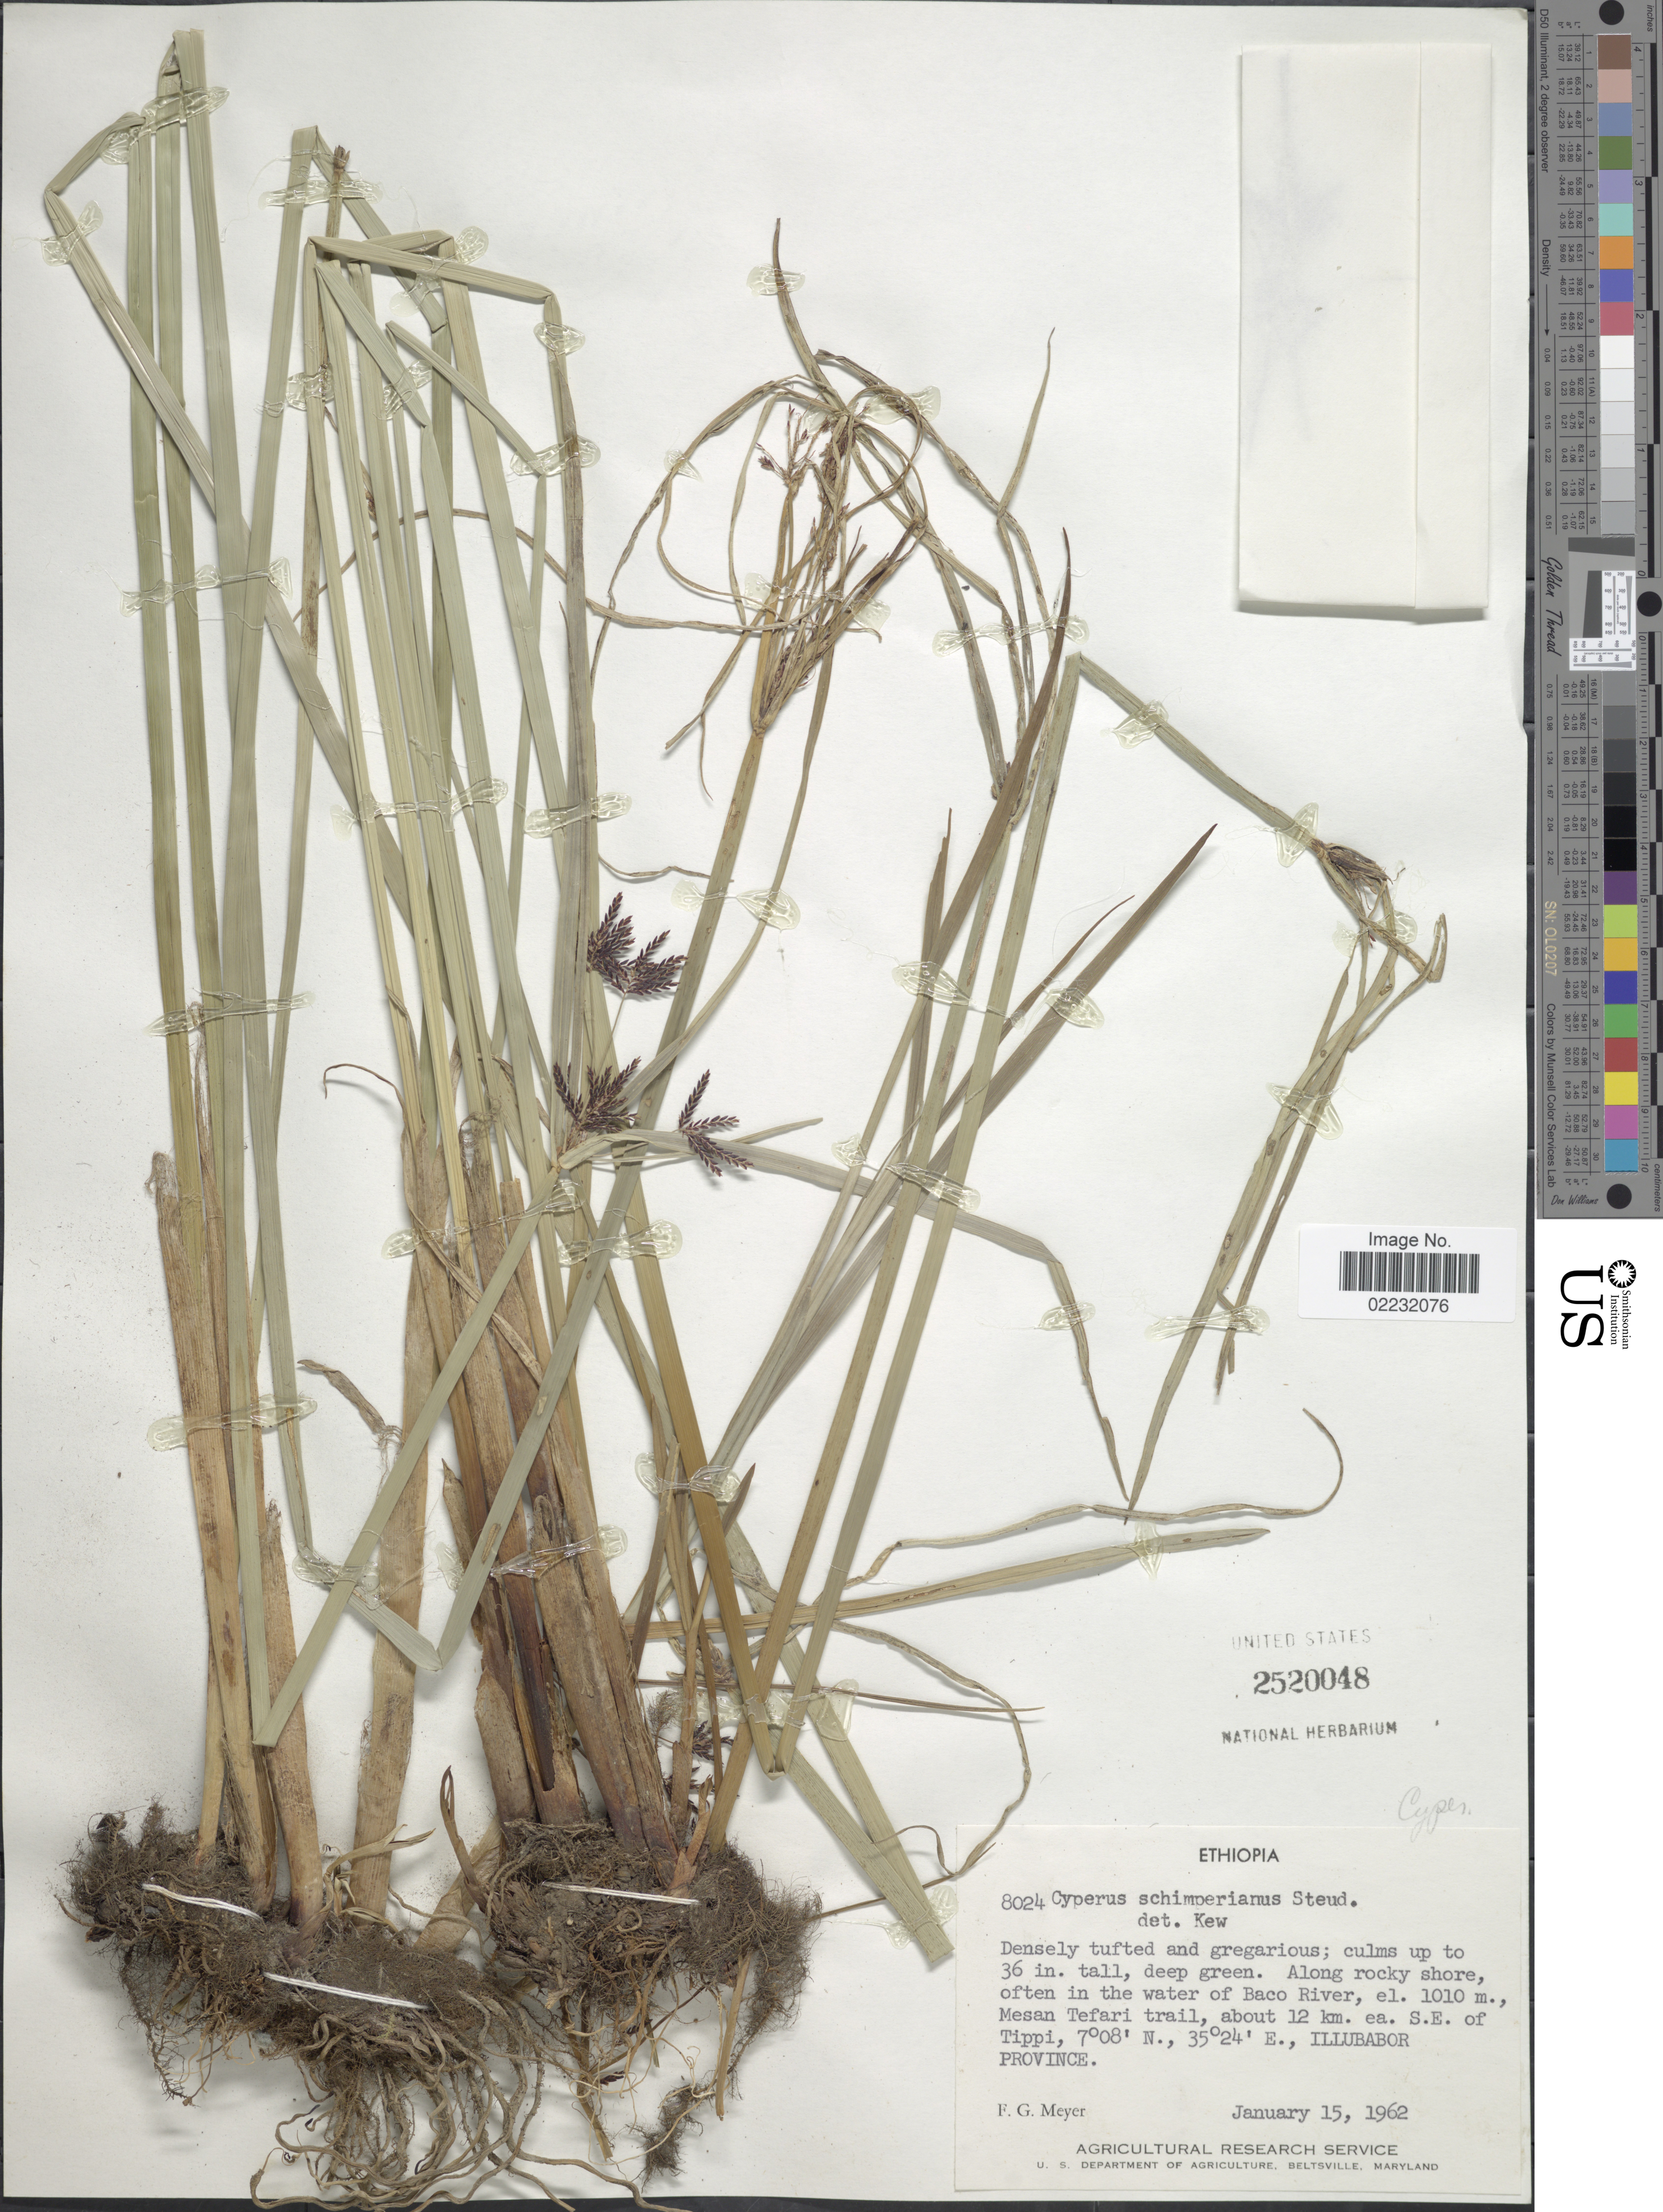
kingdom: Plantae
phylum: Tracheophyta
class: Liliopsida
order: Poales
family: Cyperaceae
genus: Cyperus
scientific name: Cyperus schimperianus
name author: Steud.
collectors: F. G. Meyer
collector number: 8024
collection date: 1962-01-15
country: Ethiopia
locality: Along rocky shore, often in the water of Baco River, Mesan Tefari trail, about 12 km. ea. S.E. of Tippi, Illubabor Province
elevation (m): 1010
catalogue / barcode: US 2520048